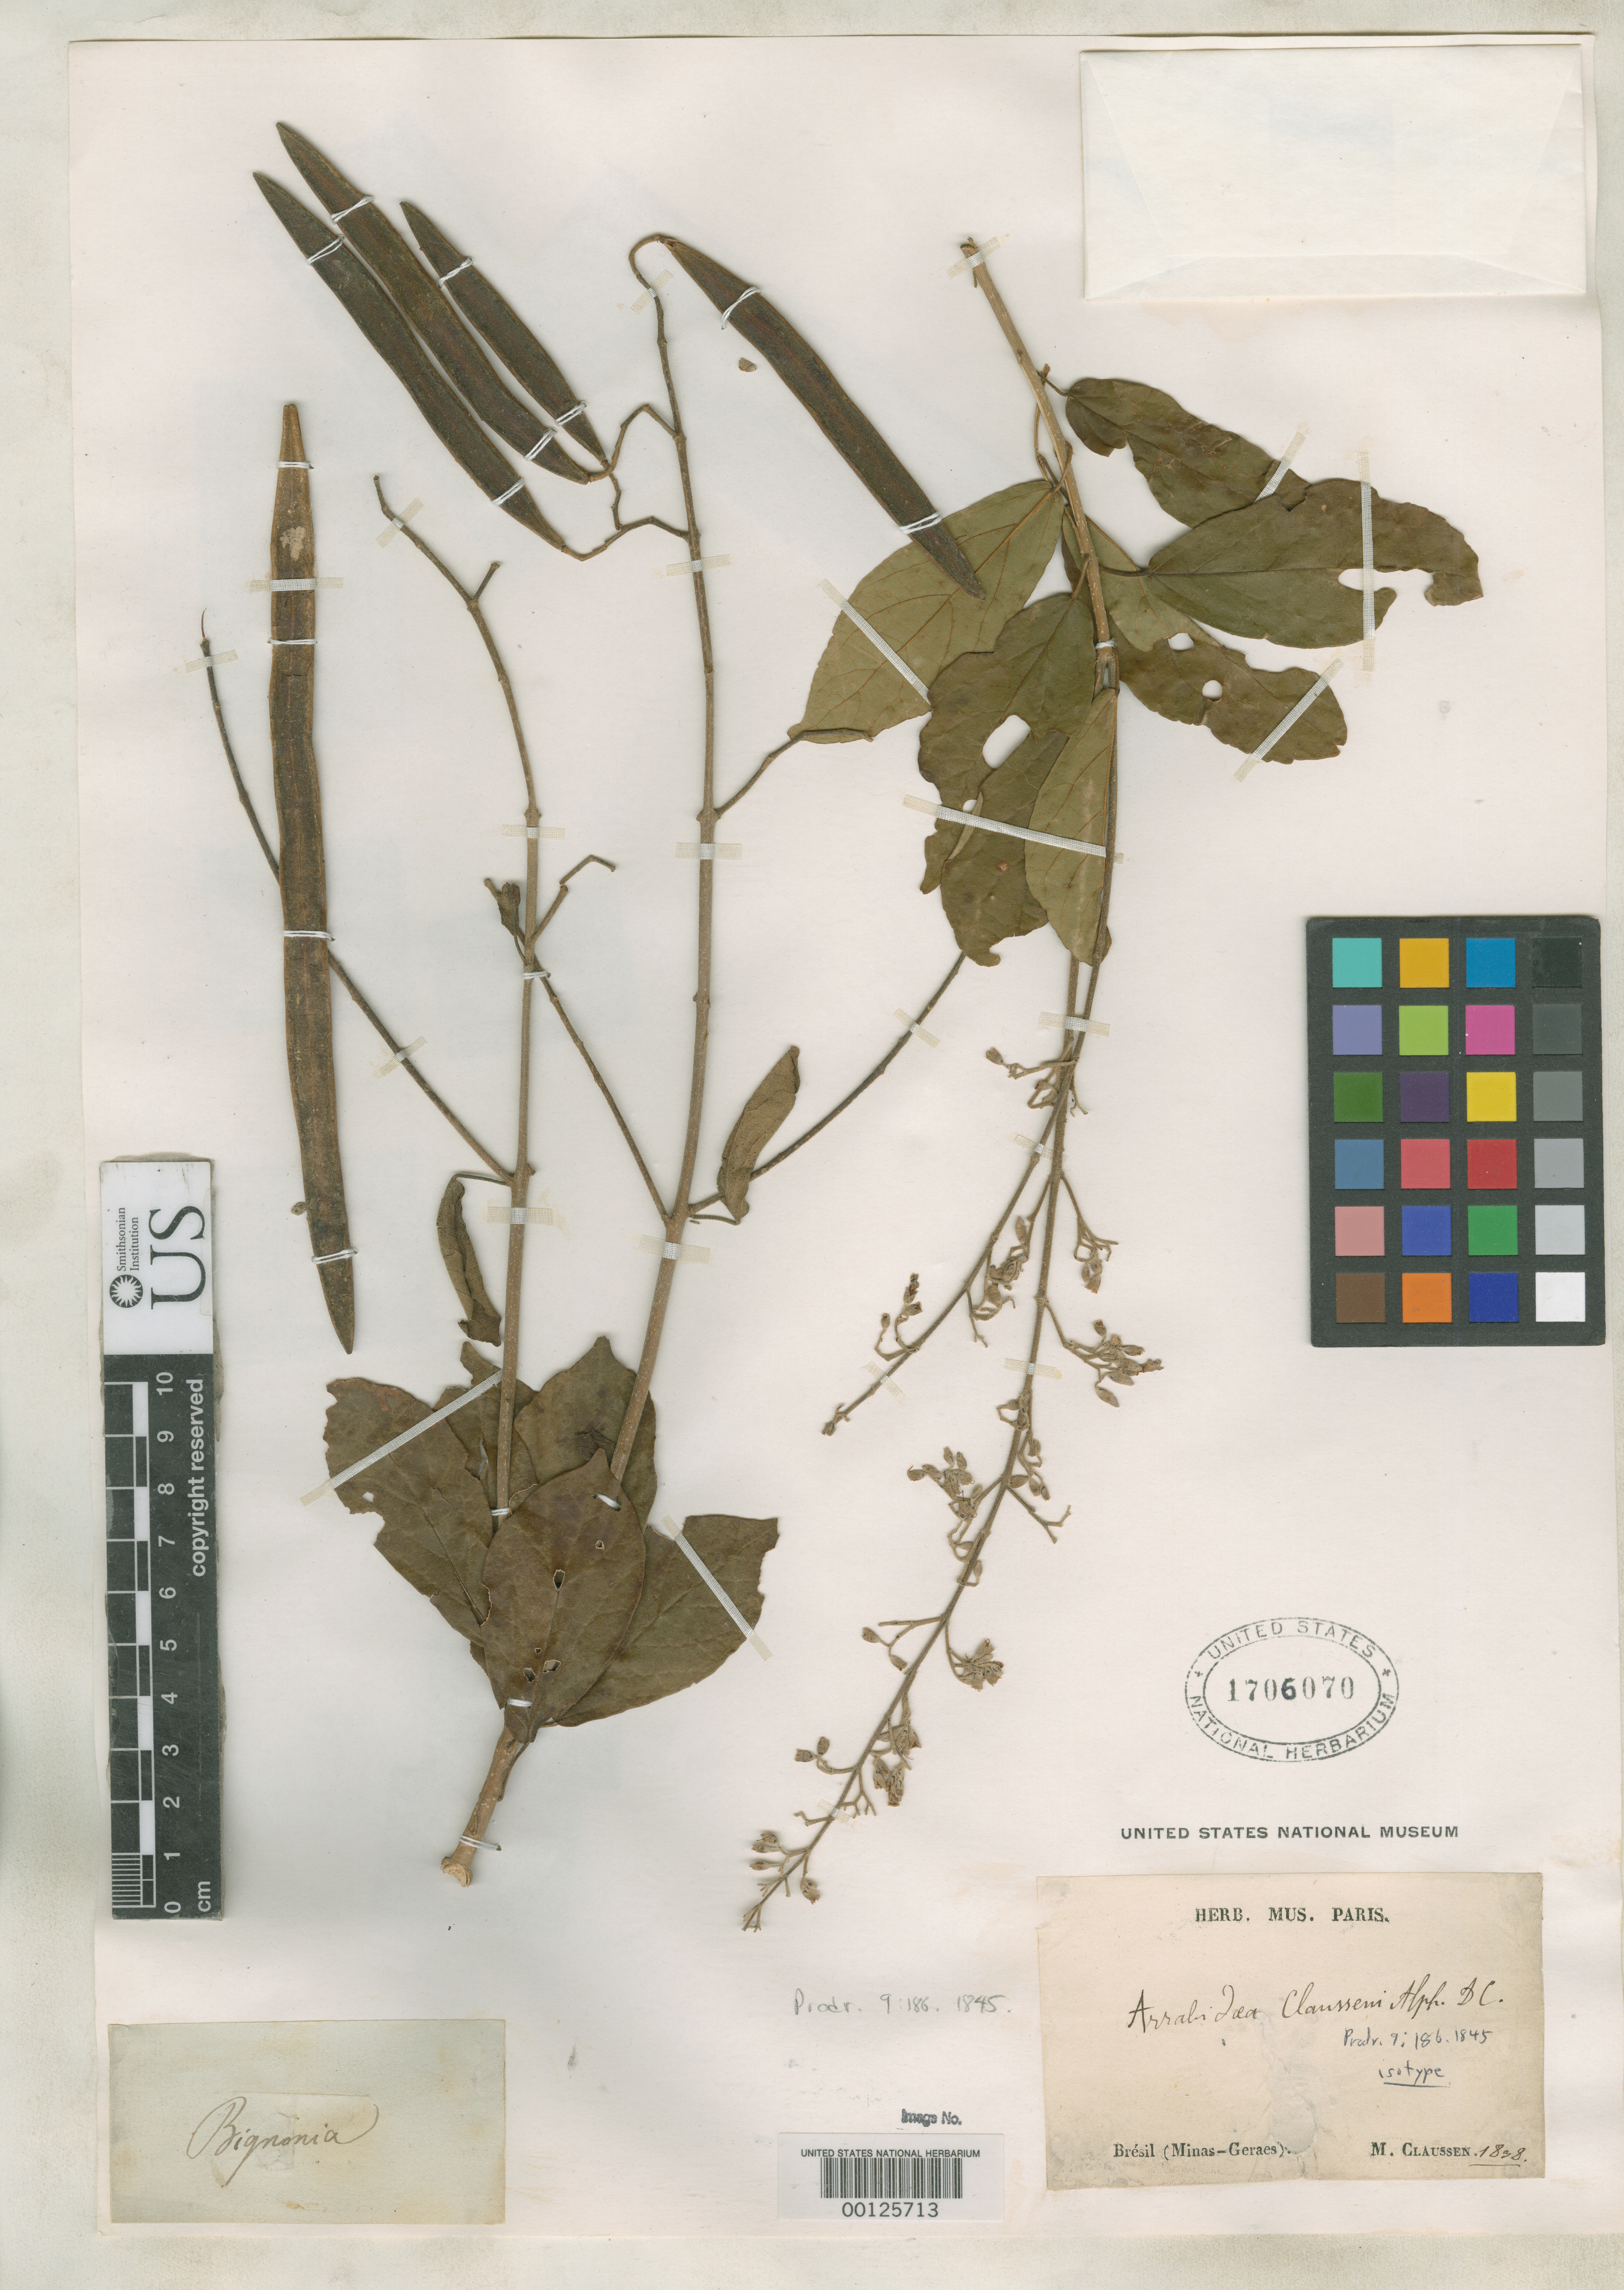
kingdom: Plantae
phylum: Tracheophyta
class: Magnoliopsida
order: Lamiales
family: Bignoniaceae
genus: Arrabidaea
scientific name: Arrabidaea claussenii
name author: A. DC. in DC.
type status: Type Collection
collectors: M. Claussen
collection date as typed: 1838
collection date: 1838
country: Brazil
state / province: Minas Gerais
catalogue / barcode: US 1706070